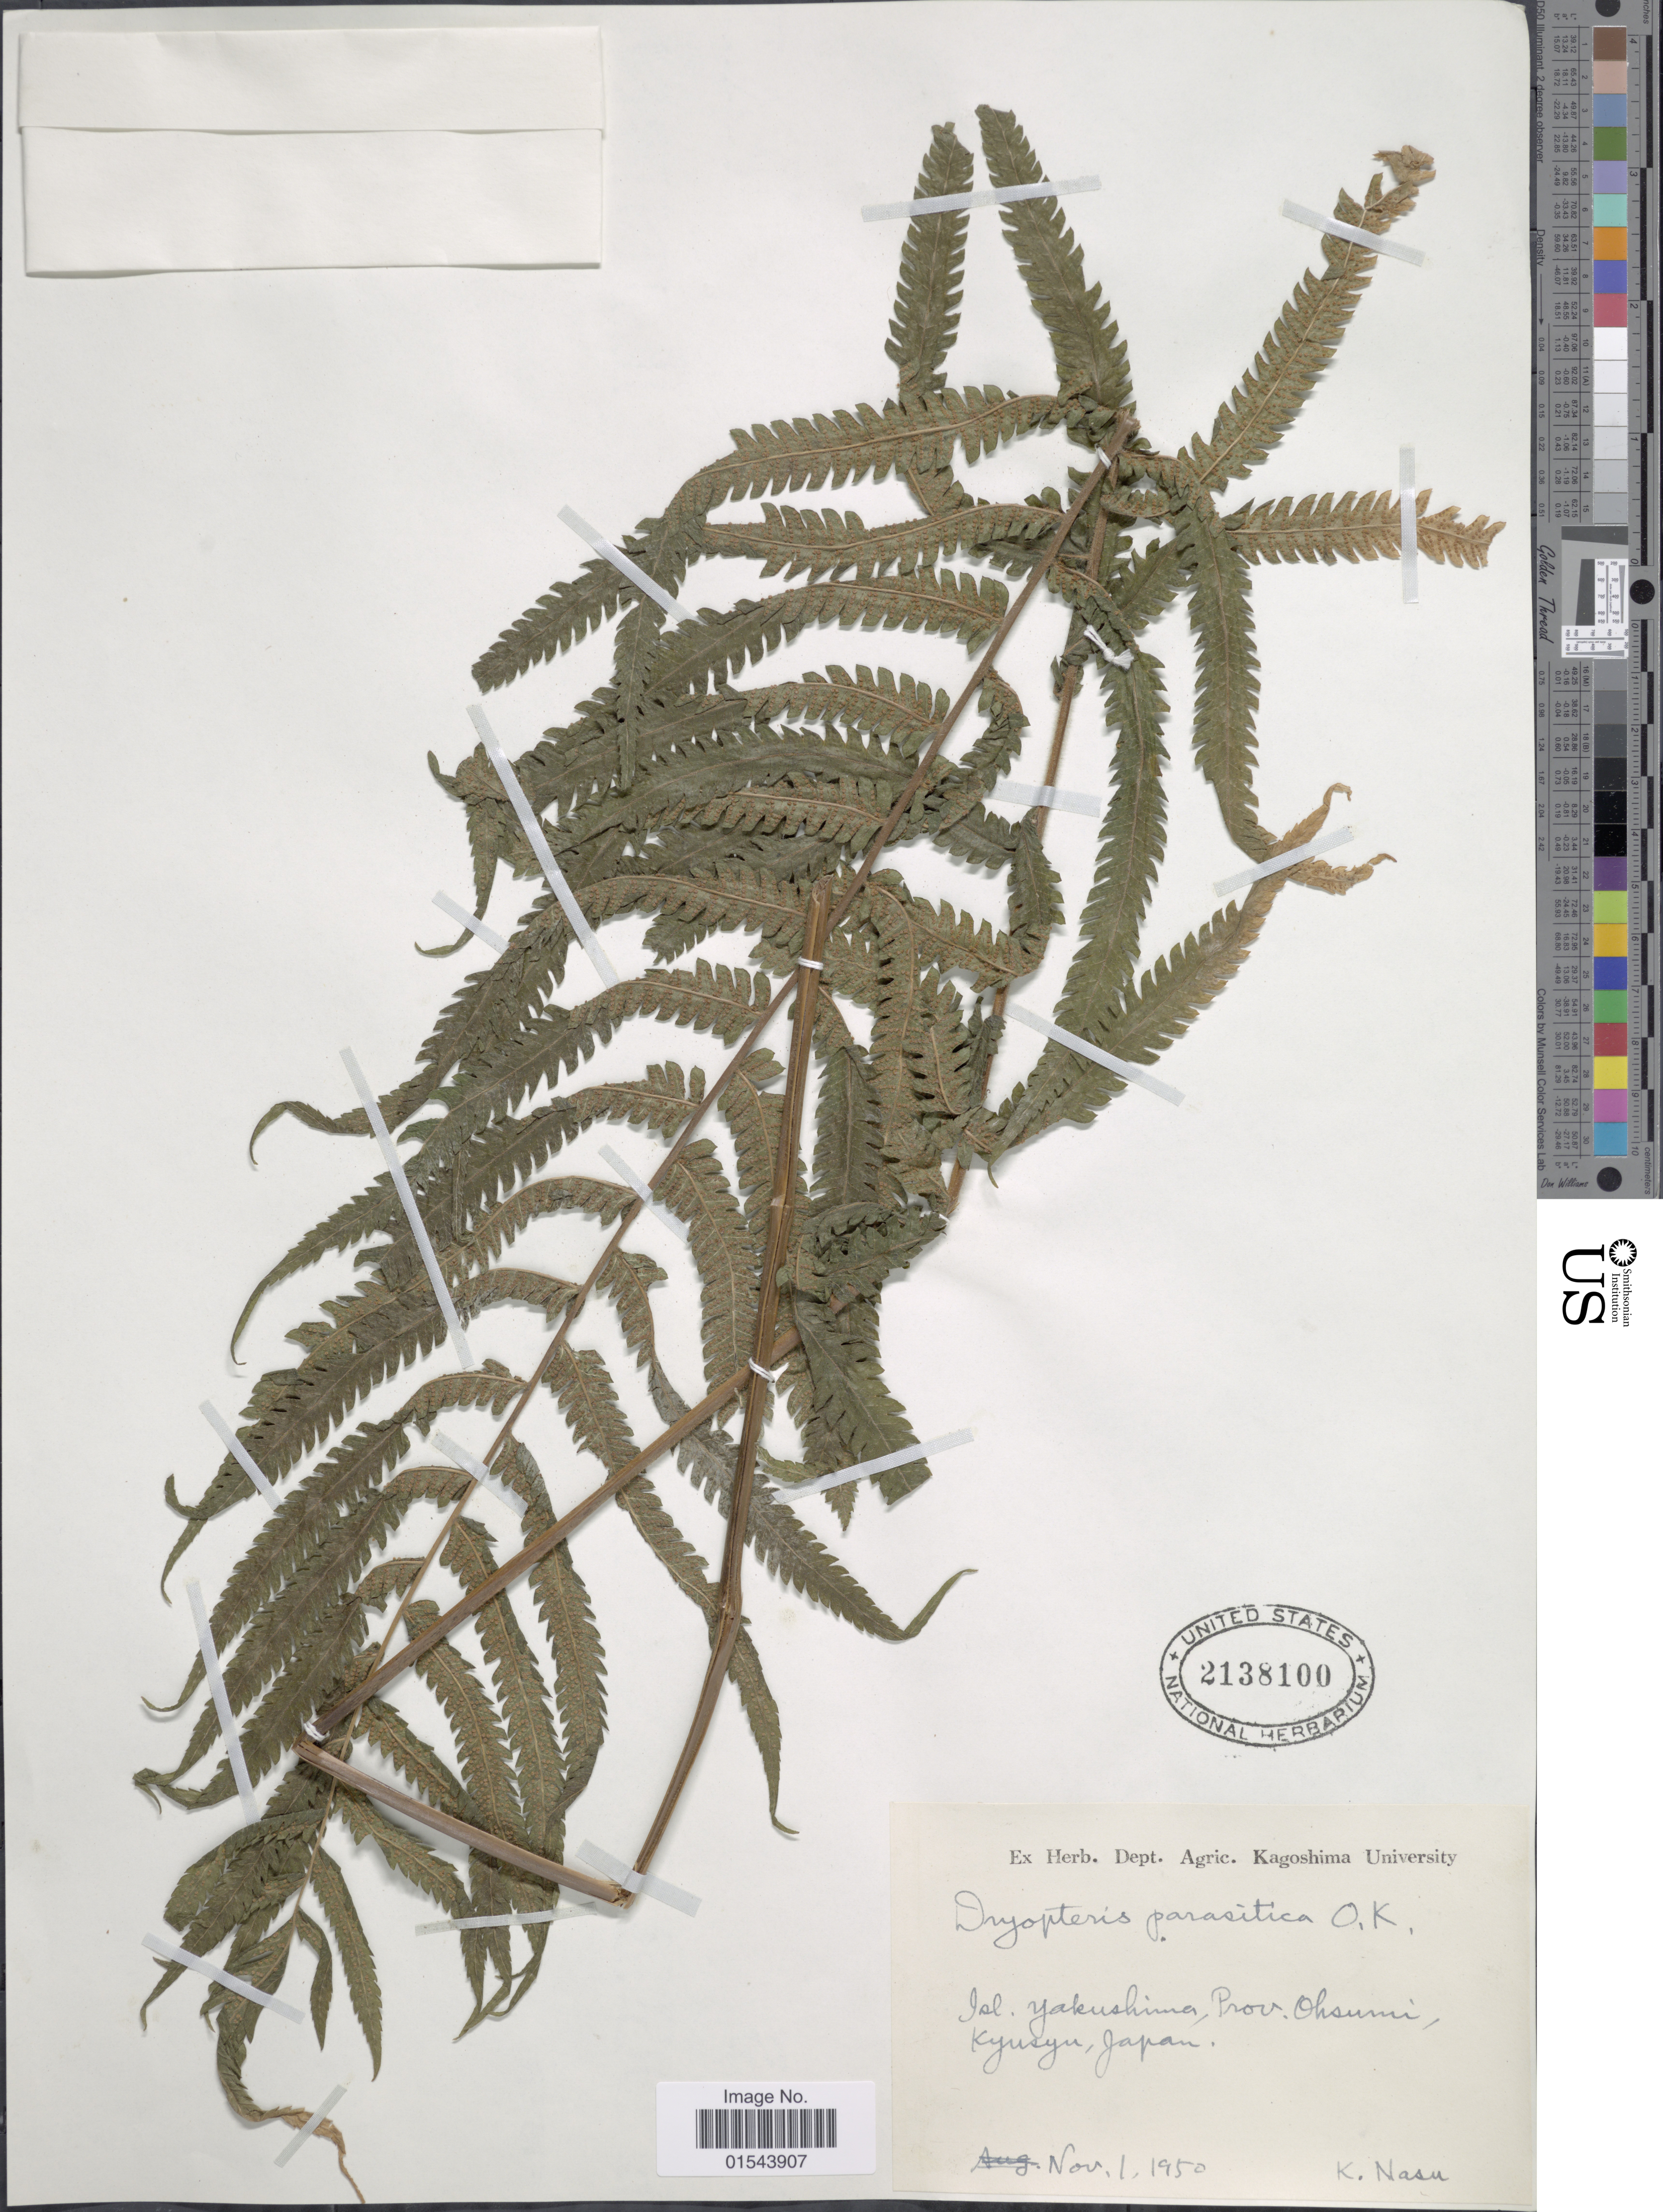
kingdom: Plantae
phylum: Tracheophyta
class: Polypodiopsida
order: Polypodiales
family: Thelypteridaceae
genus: Christella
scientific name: Christella parasitica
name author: (L.) H. Lév.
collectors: K. Nasu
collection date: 1950-11-01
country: Japan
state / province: Kagosima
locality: Isl. Yakushima, Prov. Ohsumi, Kyusyu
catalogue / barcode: US 2138100